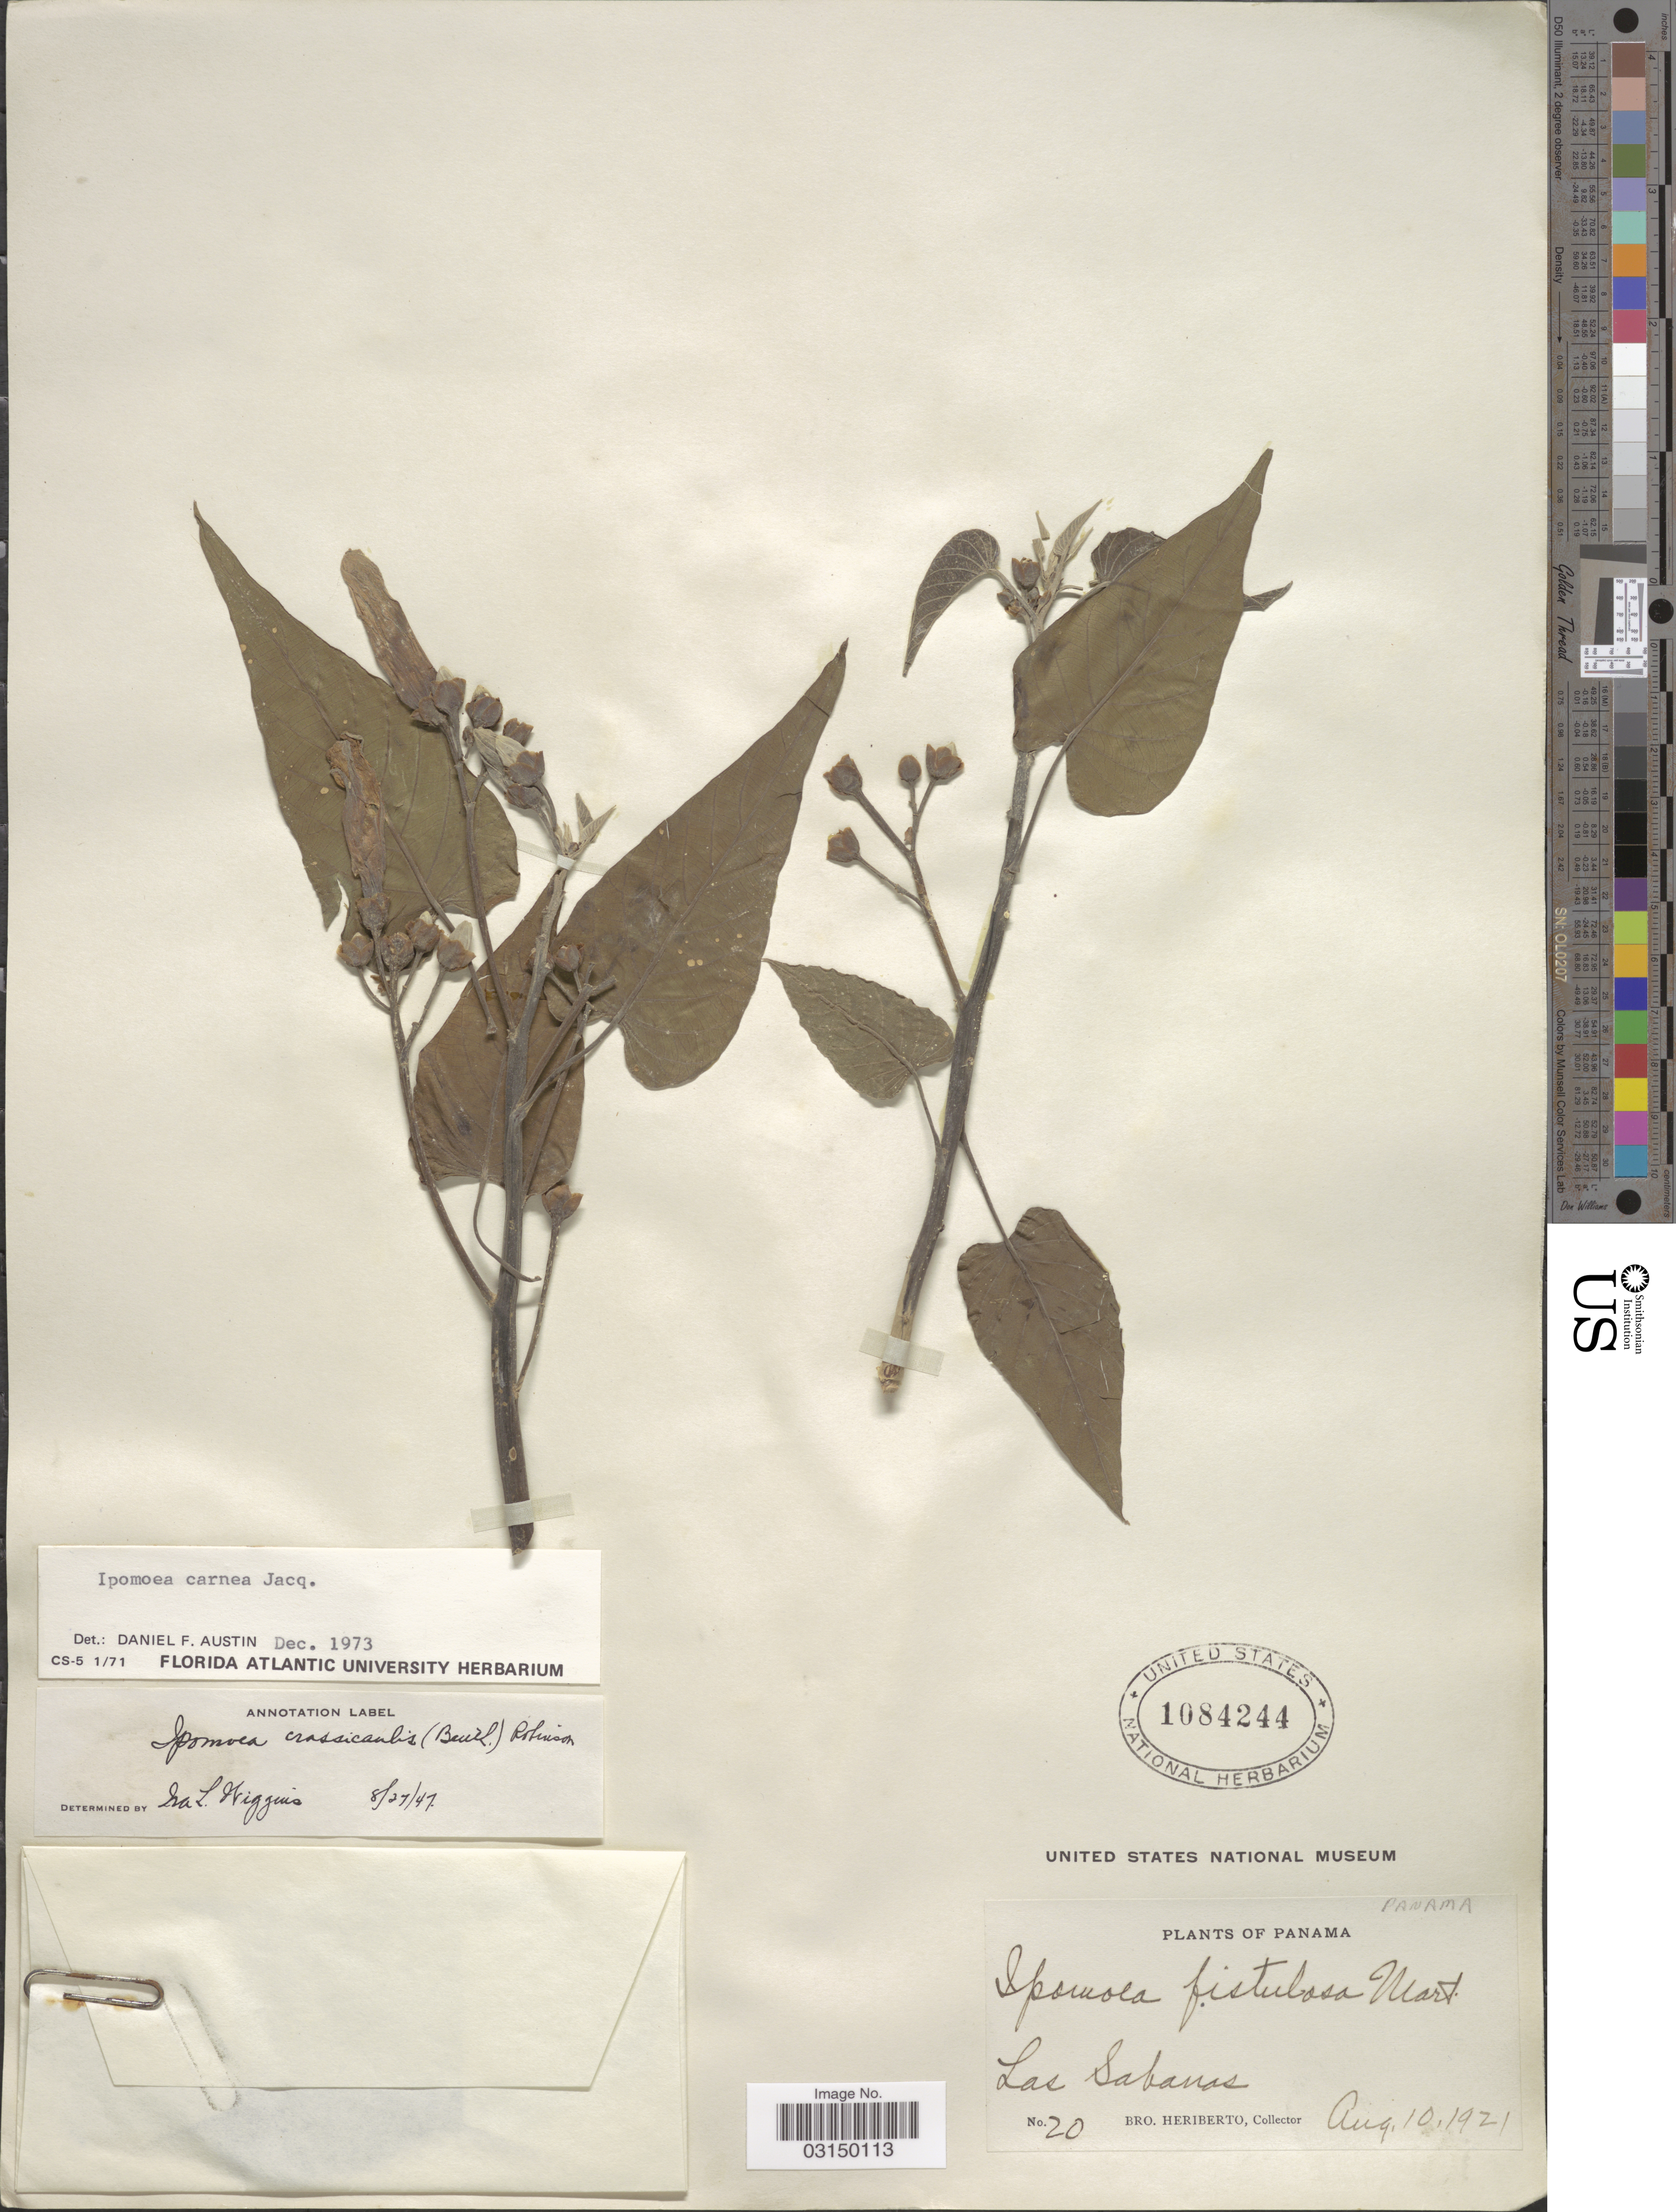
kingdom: Plantae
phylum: Tracheophyta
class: Magnoliopsida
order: Solanales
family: Convolvulaceae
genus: Ipomoea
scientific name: Ipomoea carnea subsp. fistulosa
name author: (Mart. ex Choisy) D.F. Austin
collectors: B. Heriberto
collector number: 20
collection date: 1921-08-10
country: Panama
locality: Las Sabanas.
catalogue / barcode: US 1084244